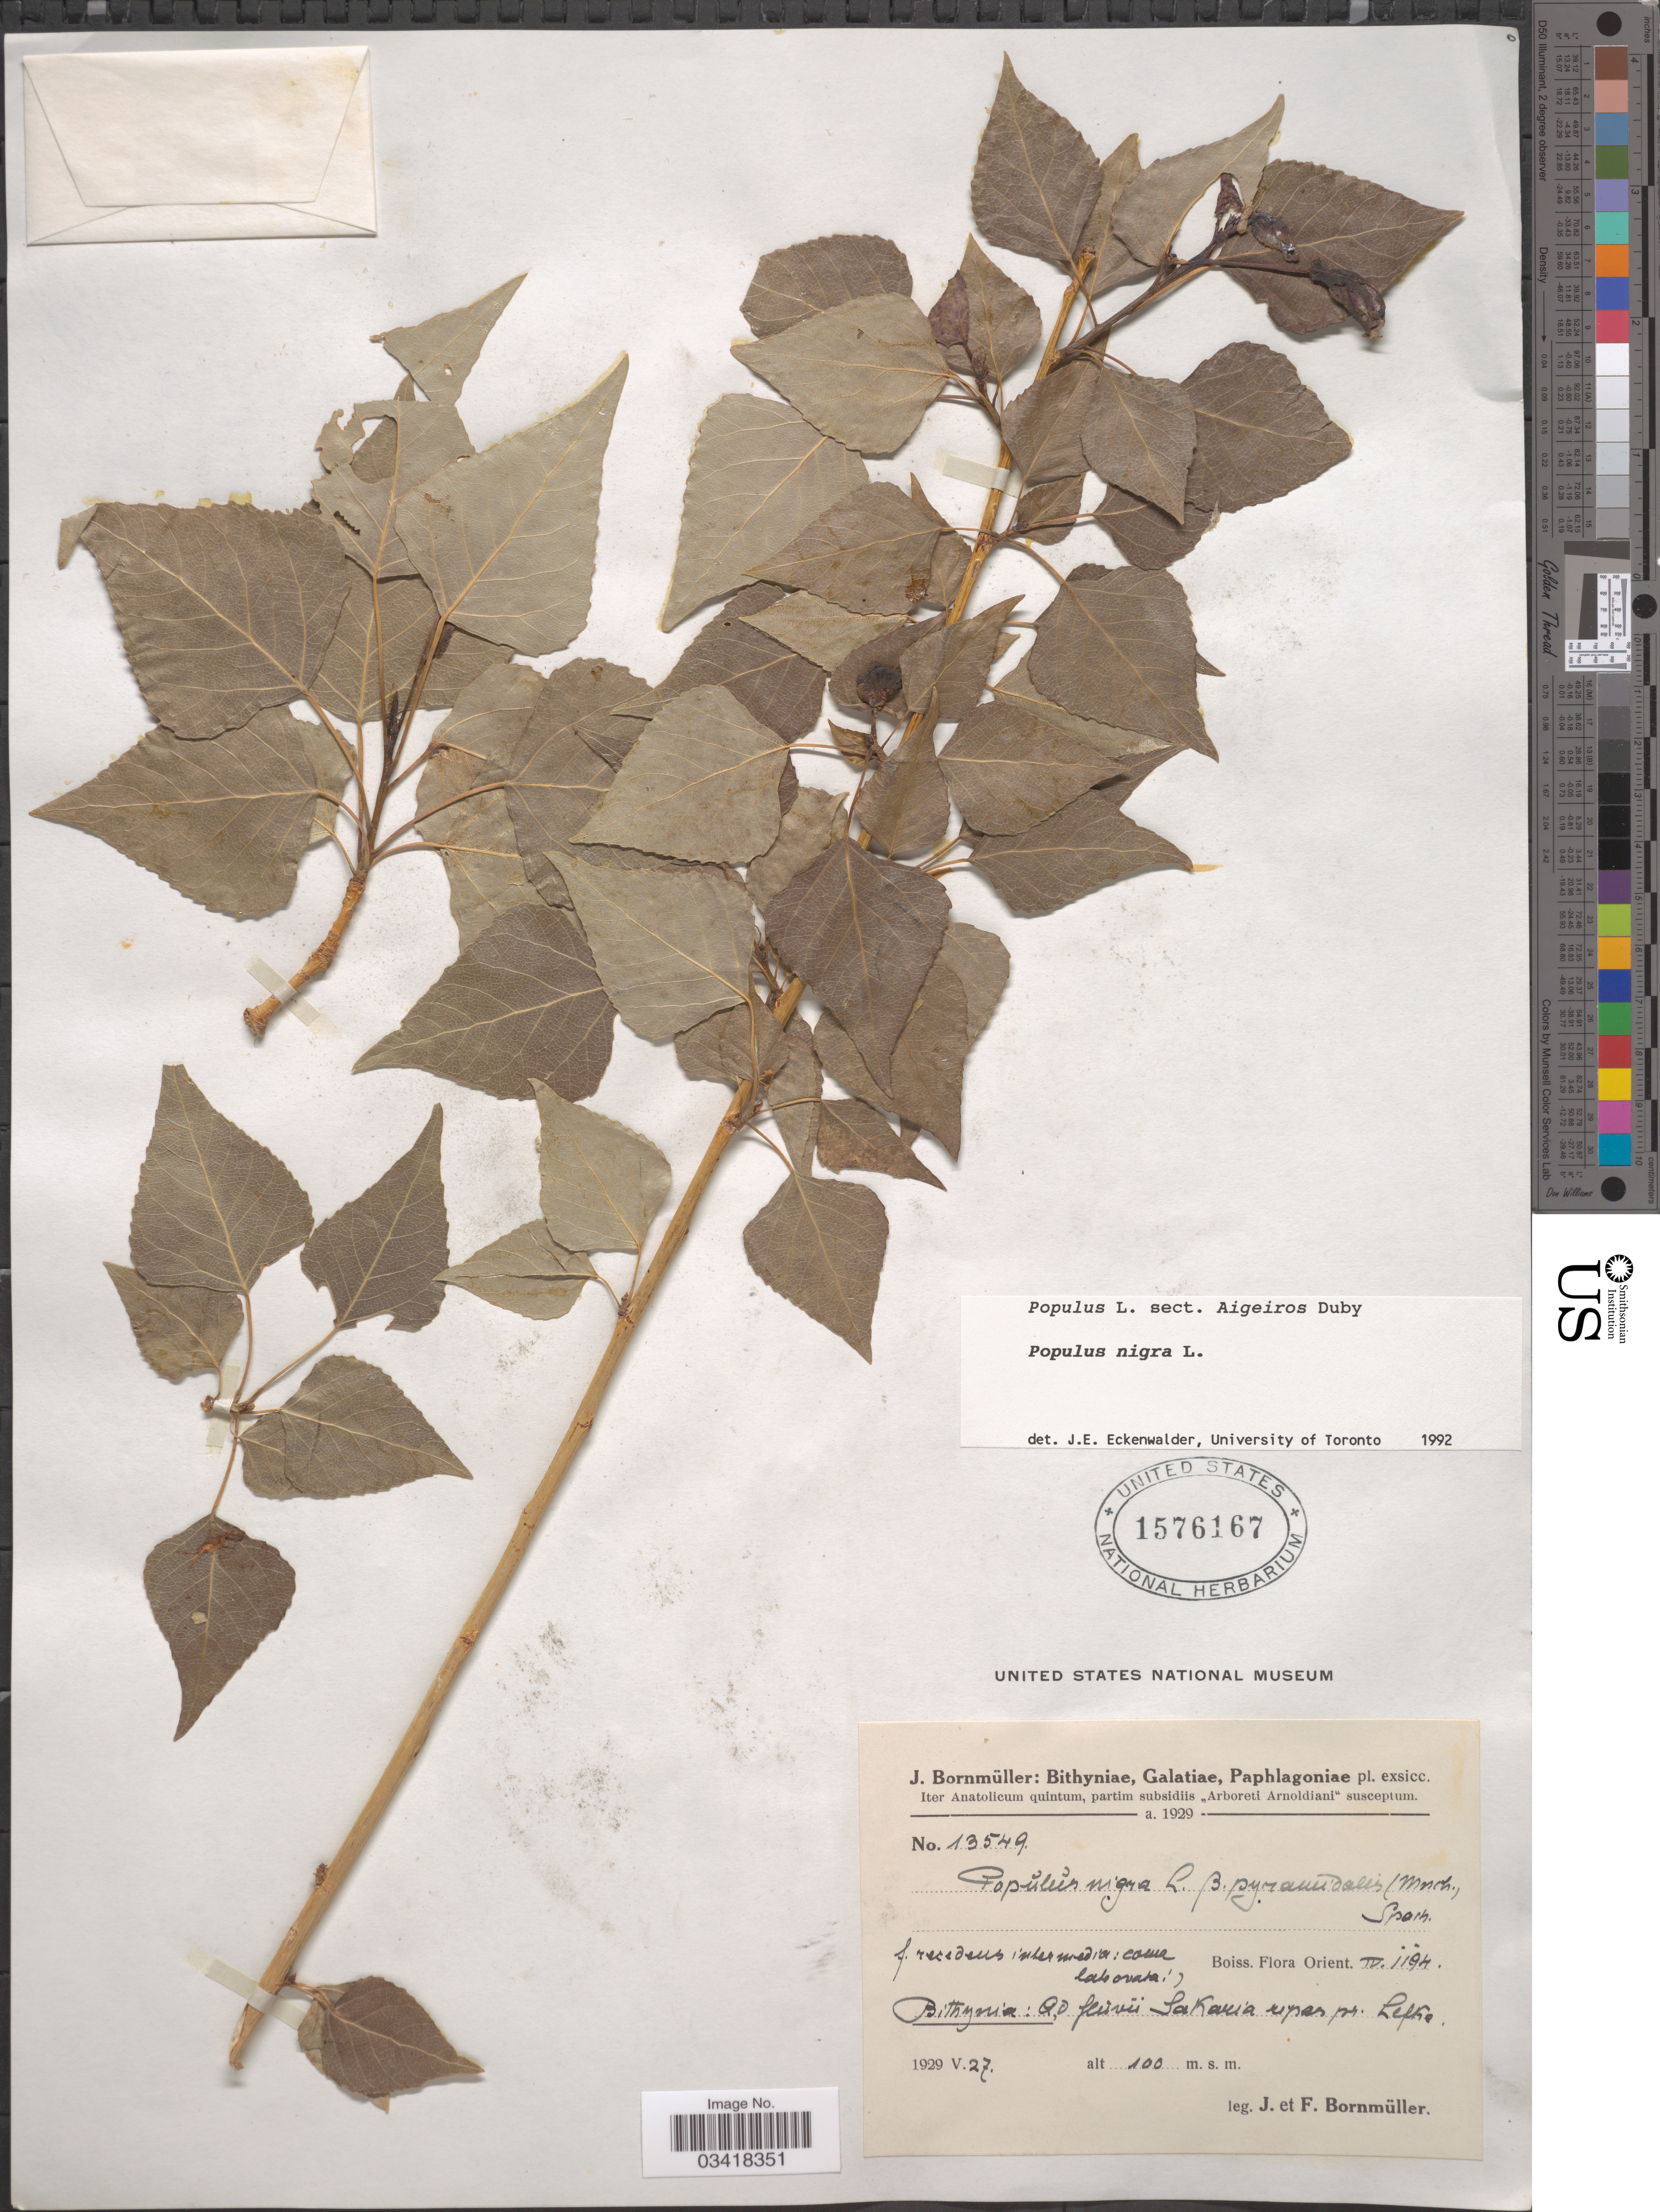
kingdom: Plantae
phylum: Tracheophyta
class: Magnoliopsida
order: Malpighiales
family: Salicaceae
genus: Populus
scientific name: Populus nigra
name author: L.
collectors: J. Bornmüller & F. Bornmüller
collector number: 13549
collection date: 1929-05-27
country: Turkey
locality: Bithynia: Q.O fluvii Sakaria [interpreted] rupas pr. Lefke.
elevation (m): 100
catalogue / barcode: US 1576167